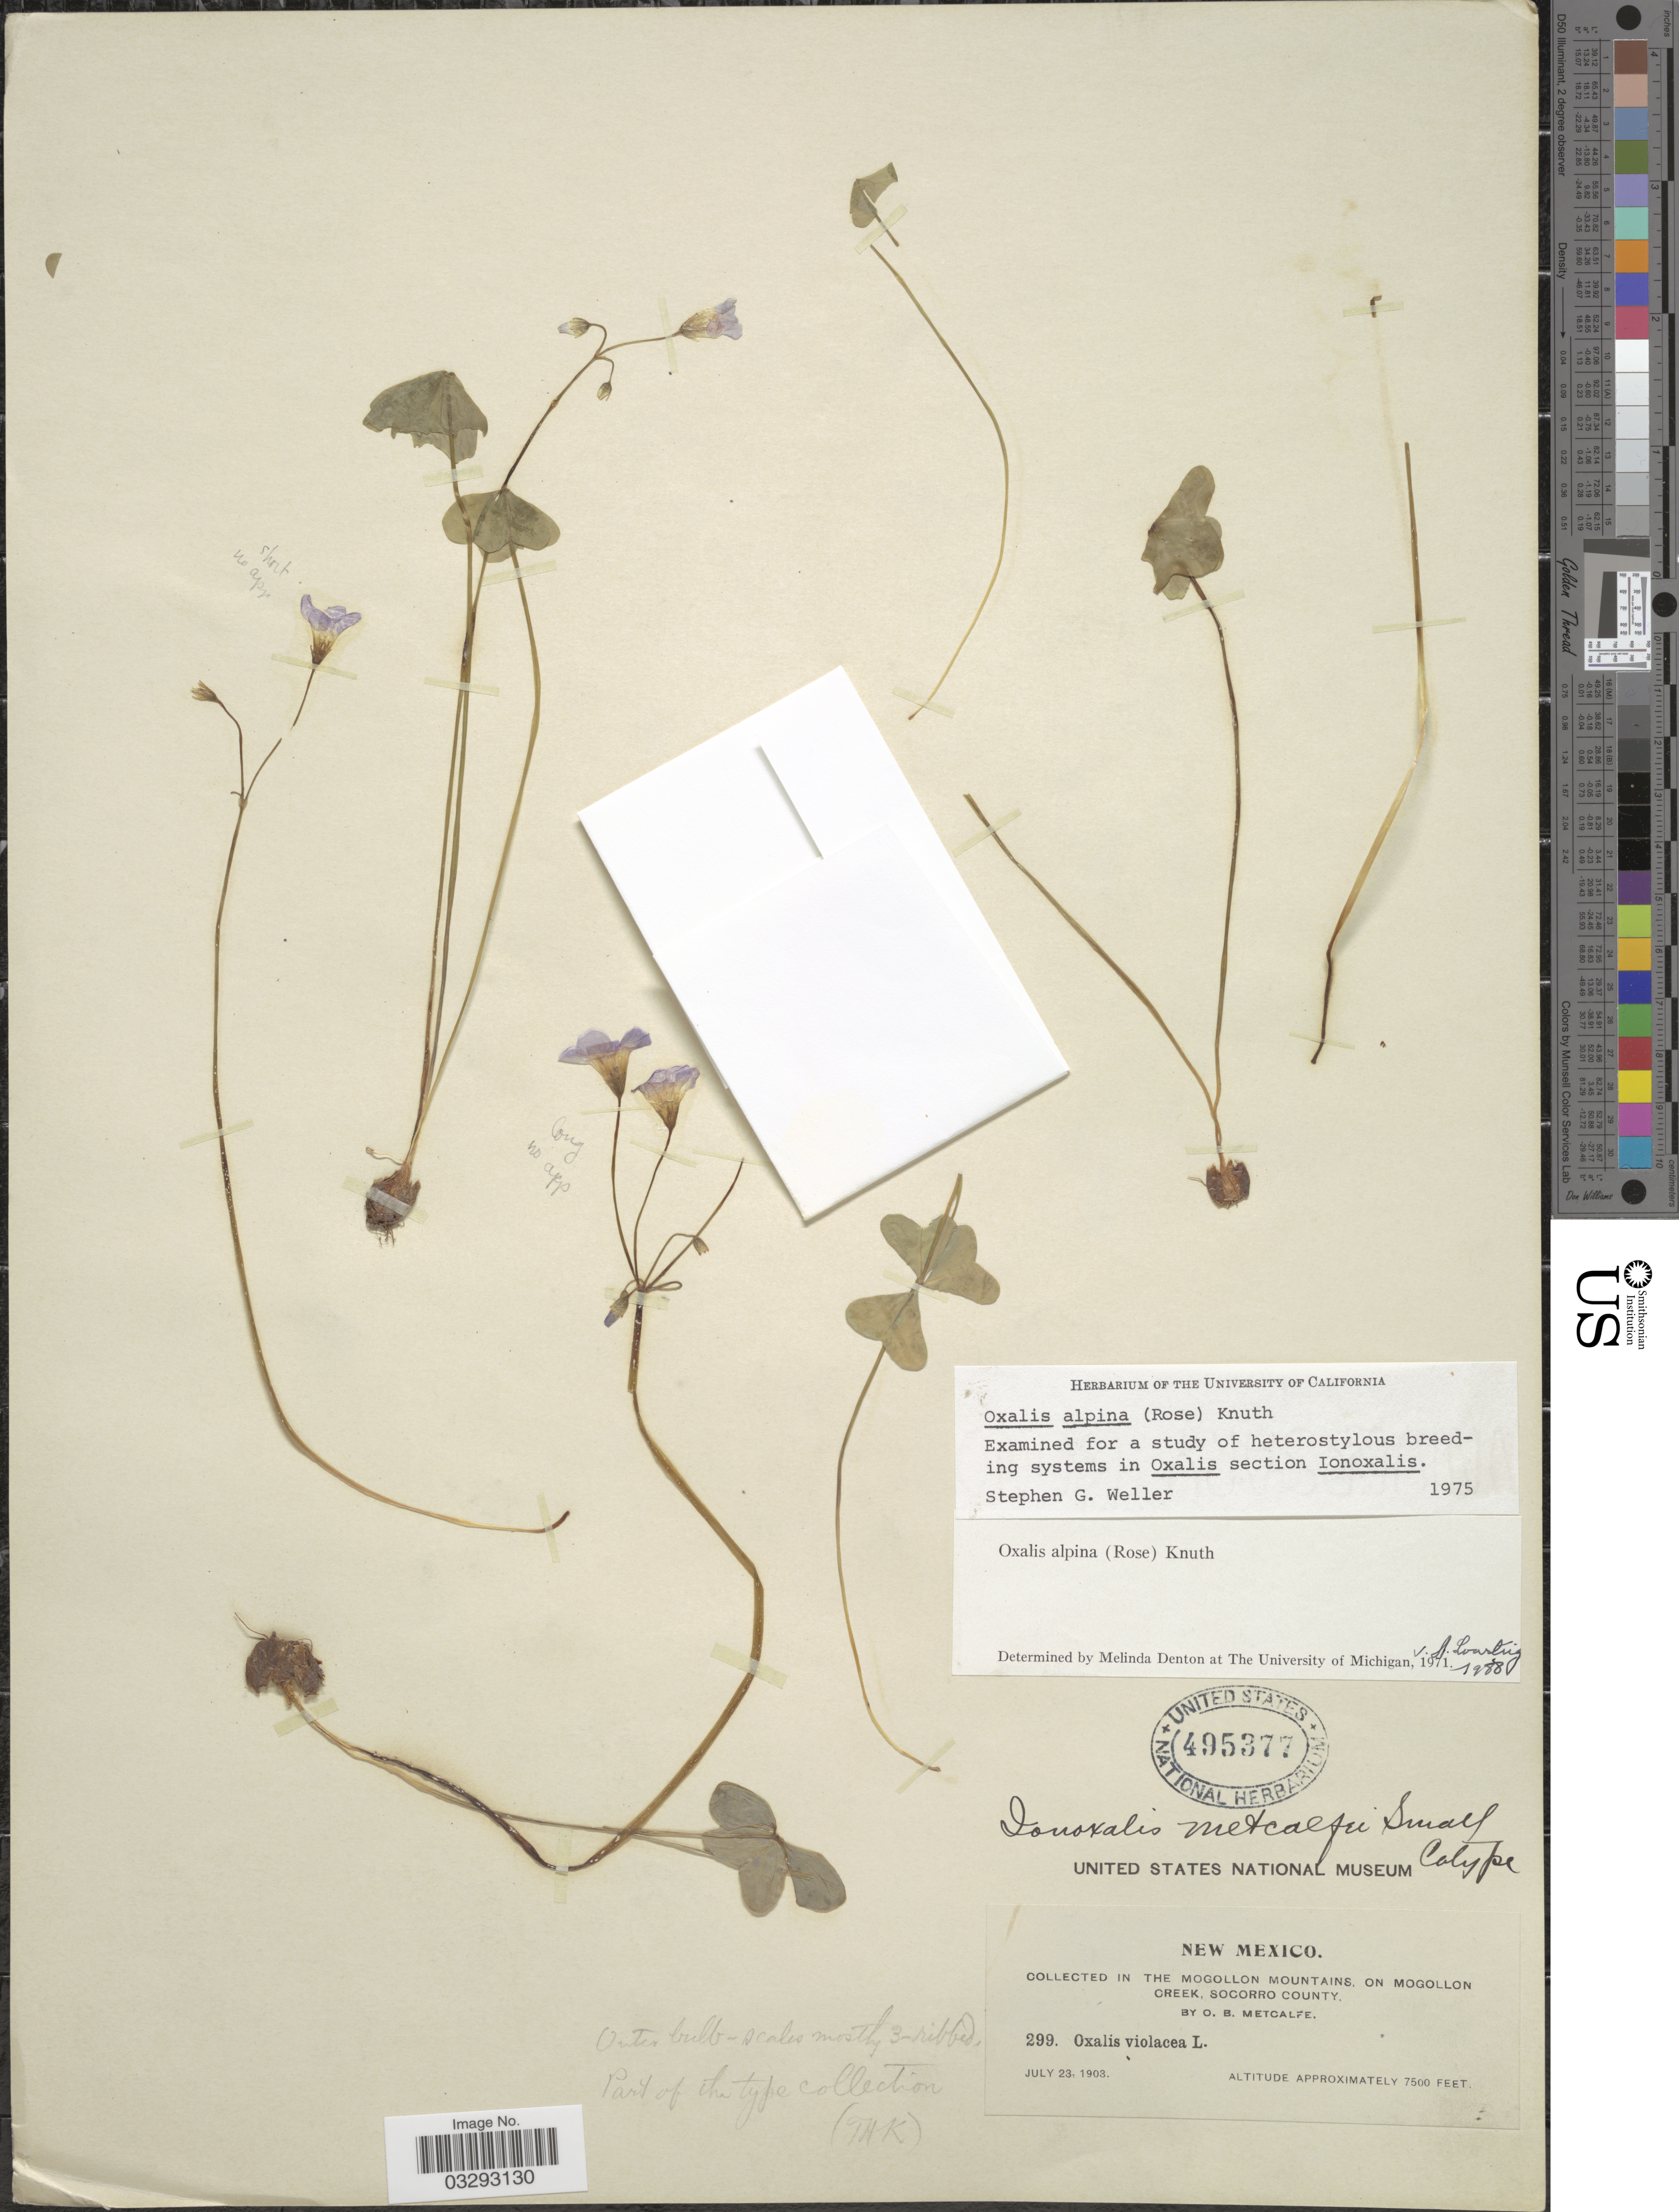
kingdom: Plantae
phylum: Tracheophyta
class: Magnoliopsida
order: Oxalidales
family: Oxalidaceae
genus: Oxalis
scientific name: Oxalis alpina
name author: (Rose) R. Knuth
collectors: O. B. Metcalfe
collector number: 299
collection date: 1903-07-23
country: United States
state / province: New Mexico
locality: The Mogollon Mountains, on Mogollon Creek, Socorro County.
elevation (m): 2286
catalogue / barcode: US 495377